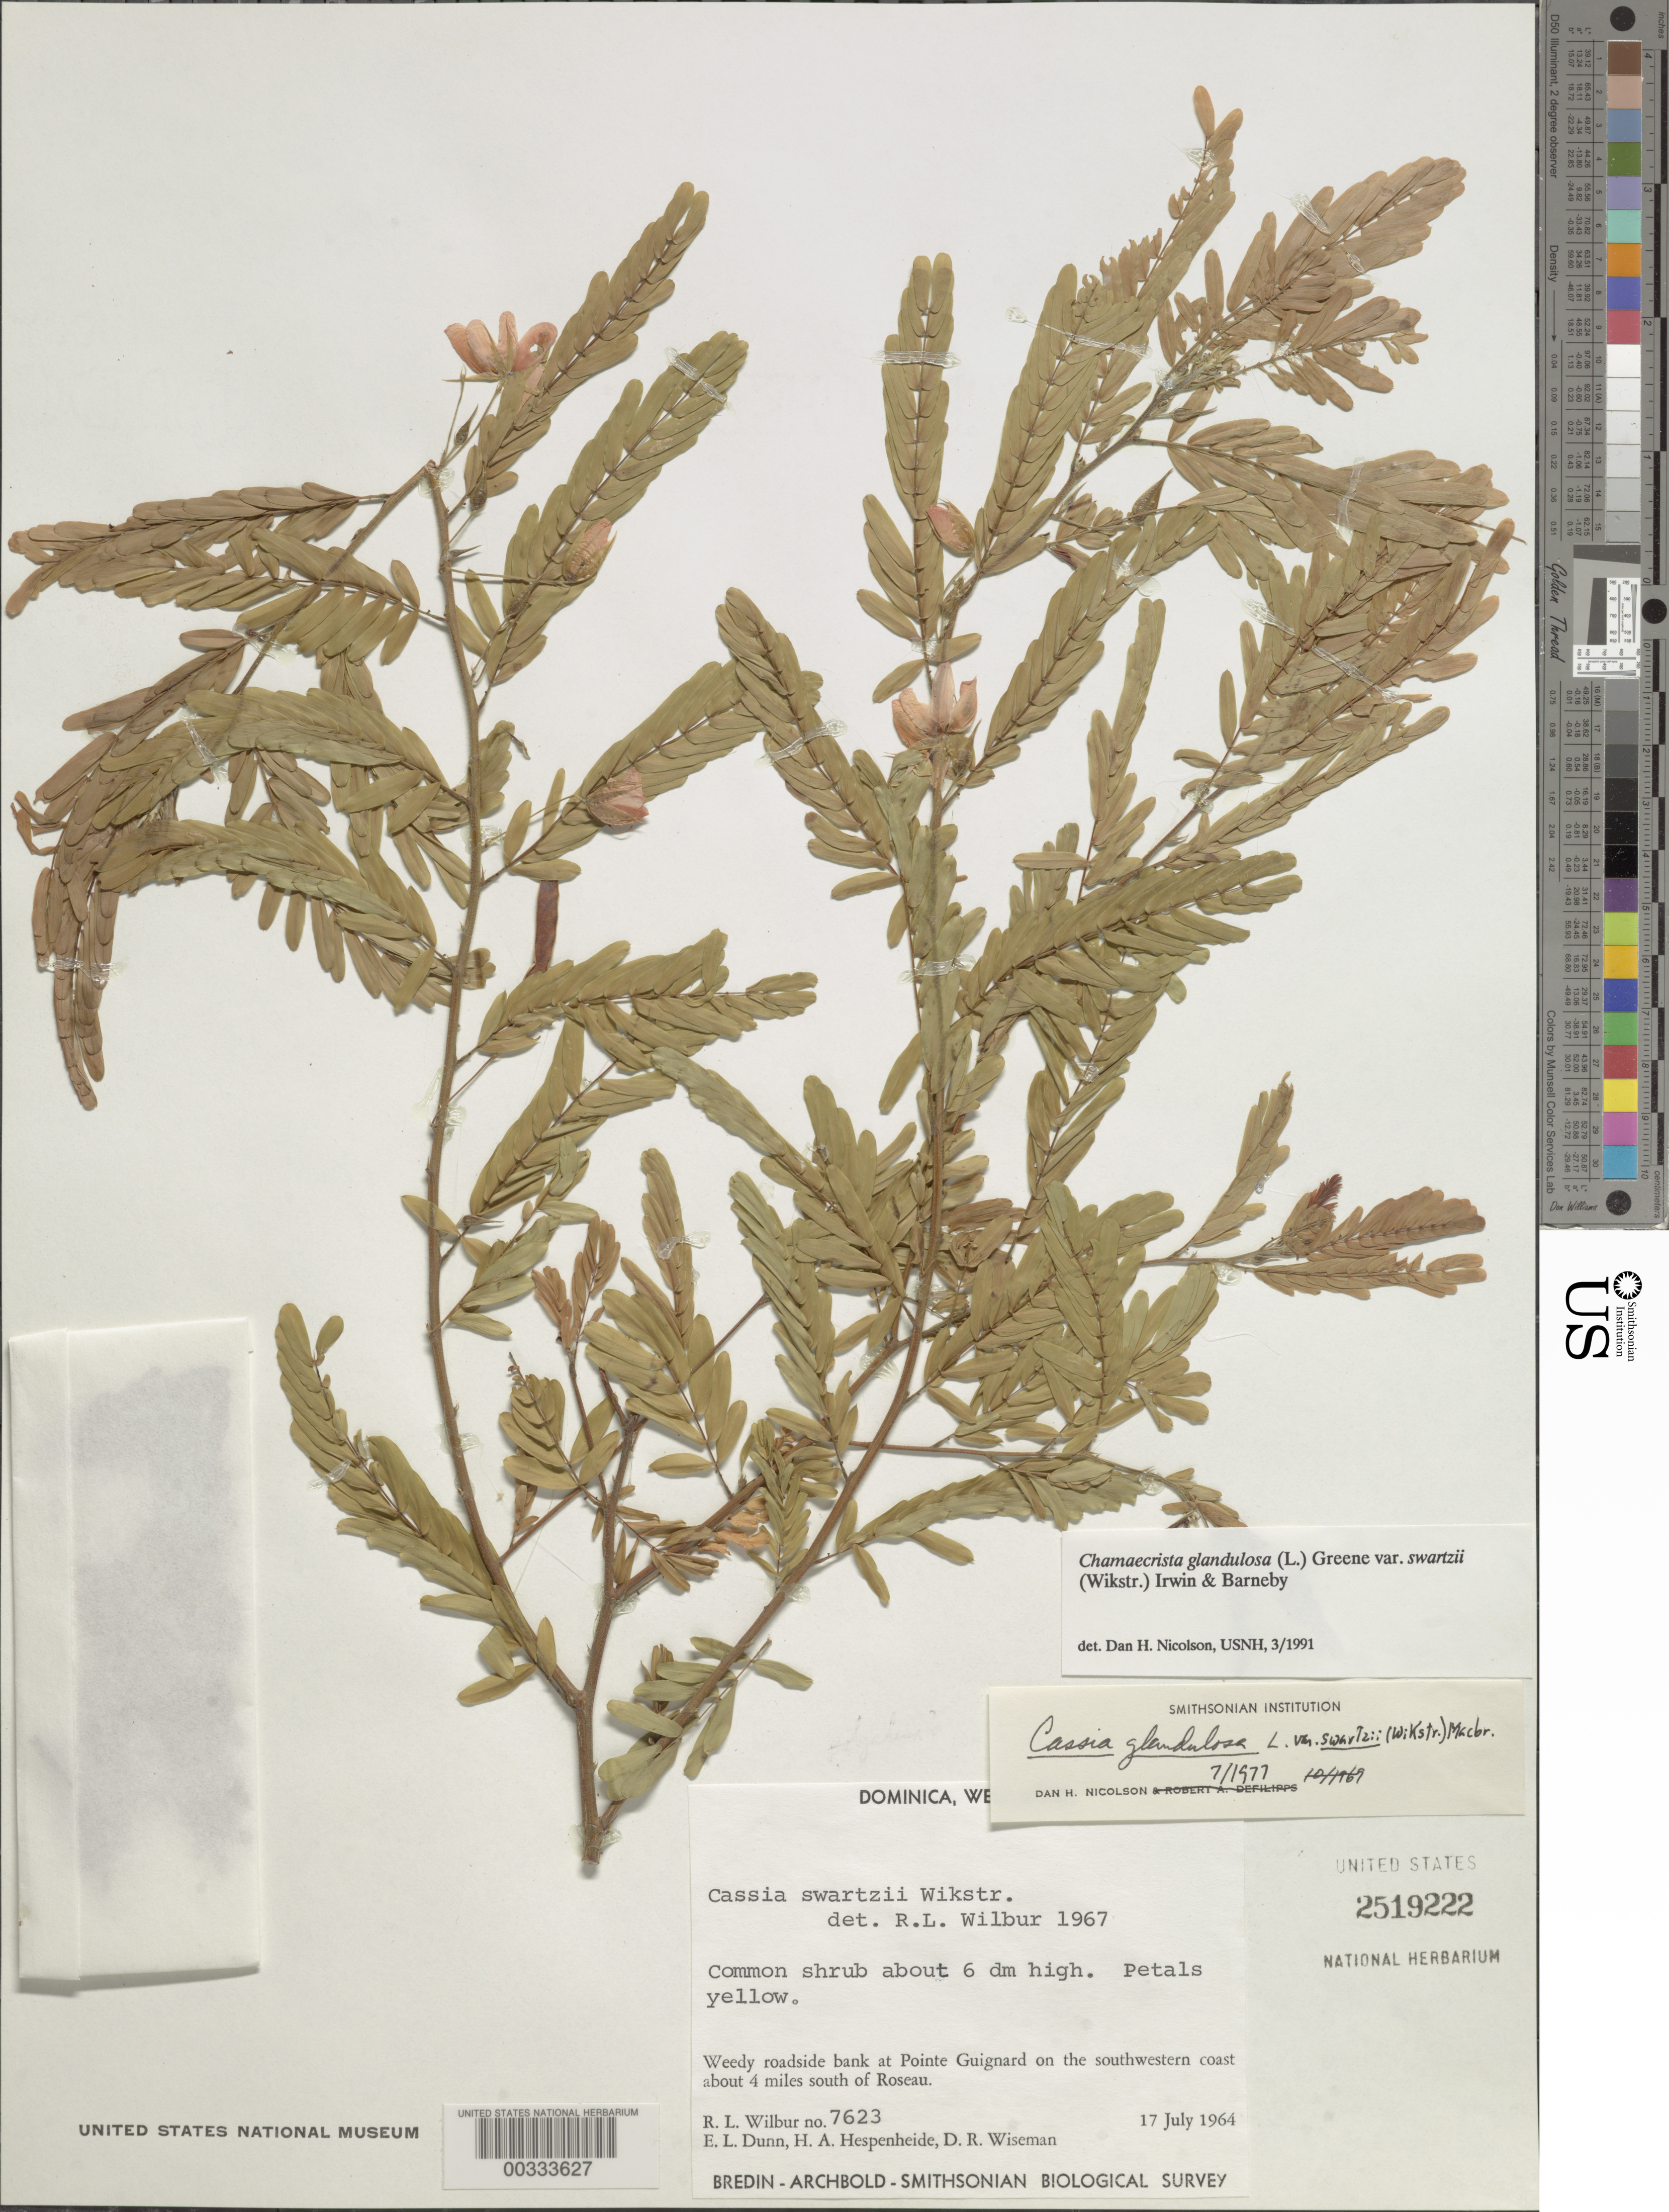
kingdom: Plantae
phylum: Tracheophyta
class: Magnoliopsida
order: Fabales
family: Fabaceae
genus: Chamaecrista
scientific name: Chamaecrista glandulosa var. swartzii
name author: (Wikstr.) H.S. Irwin & Barneby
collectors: R. L. Wilbur, E. Dunn, H. A. Hespenheide & D. R. Wiseman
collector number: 7623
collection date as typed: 17 Jul 1964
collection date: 1964-07-17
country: Dominica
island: Dominica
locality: At pointe guignard on the southwestern coast about 4 mi s of roseau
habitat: Weedy roadside bank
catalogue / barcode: US 2519222